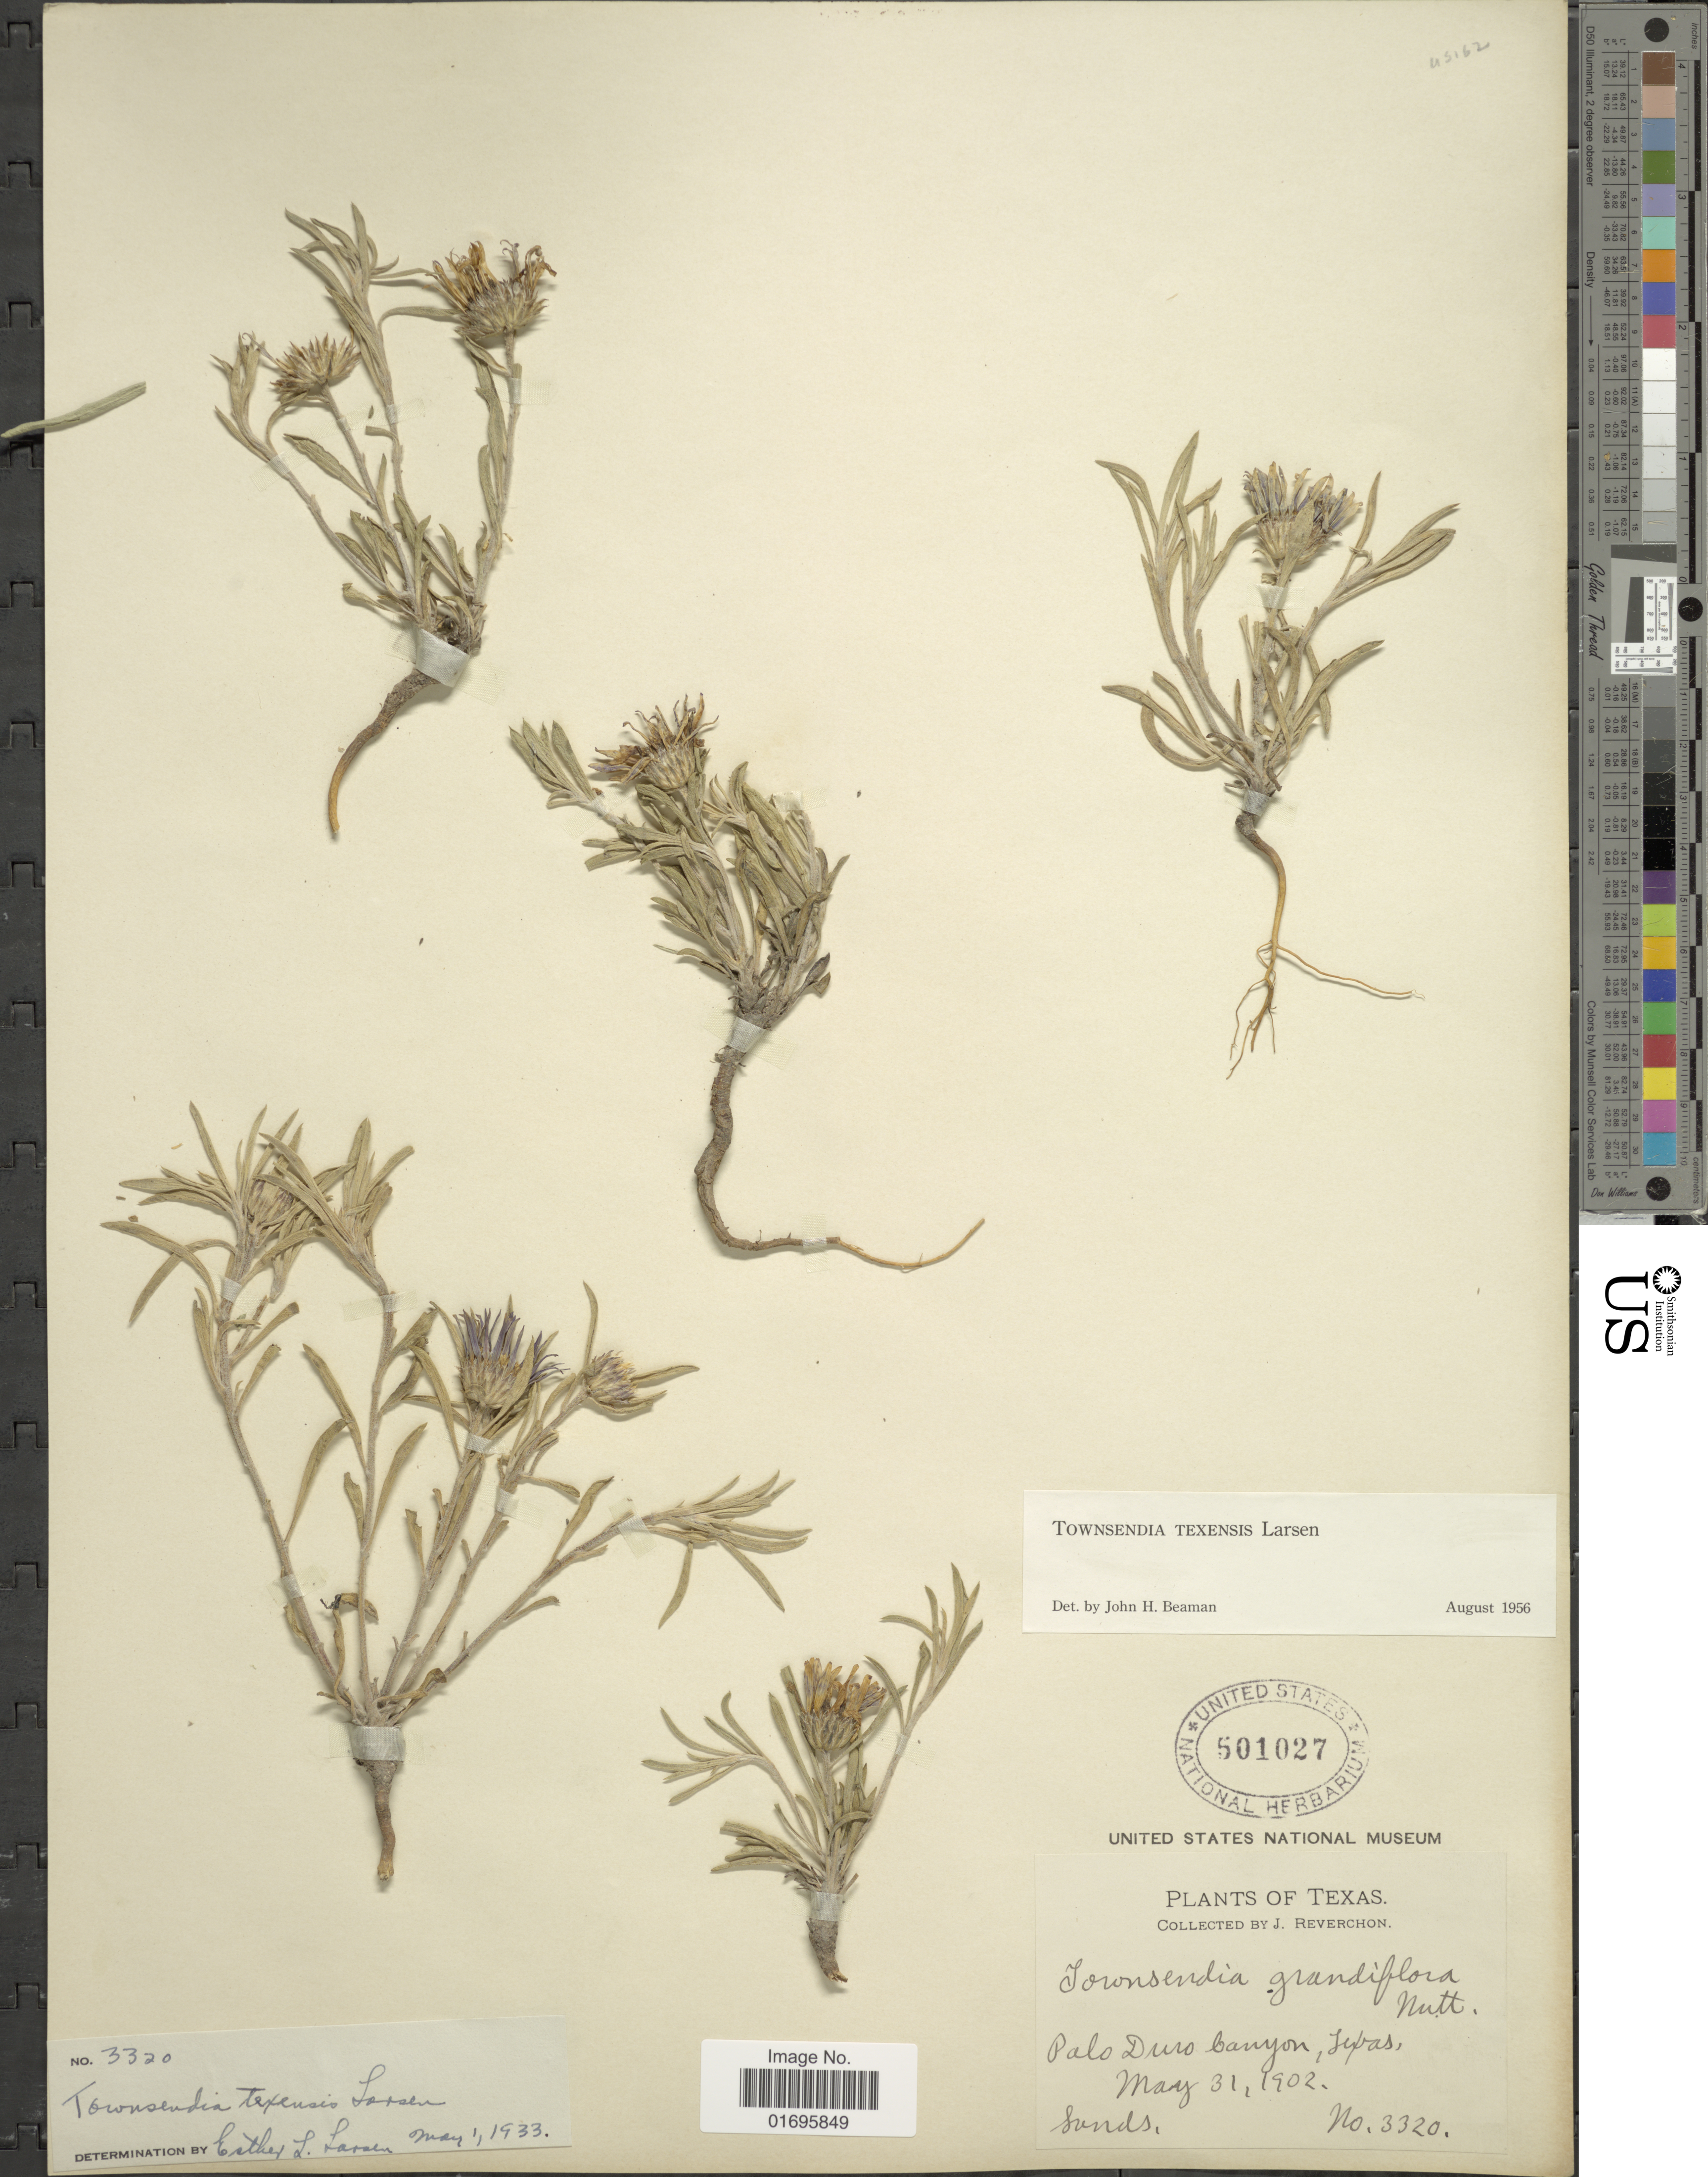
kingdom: Plantae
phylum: Tracheophyta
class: Magnoliopsida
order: Asterales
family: Asteraceae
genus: Townsendia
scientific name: Townsendia texensis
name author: Larsen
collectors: J. Reverchon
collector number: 3320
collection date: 1902-05-31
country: United States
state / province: Texas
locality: Palo Duro Canyon, Texas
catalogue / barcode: US 501027